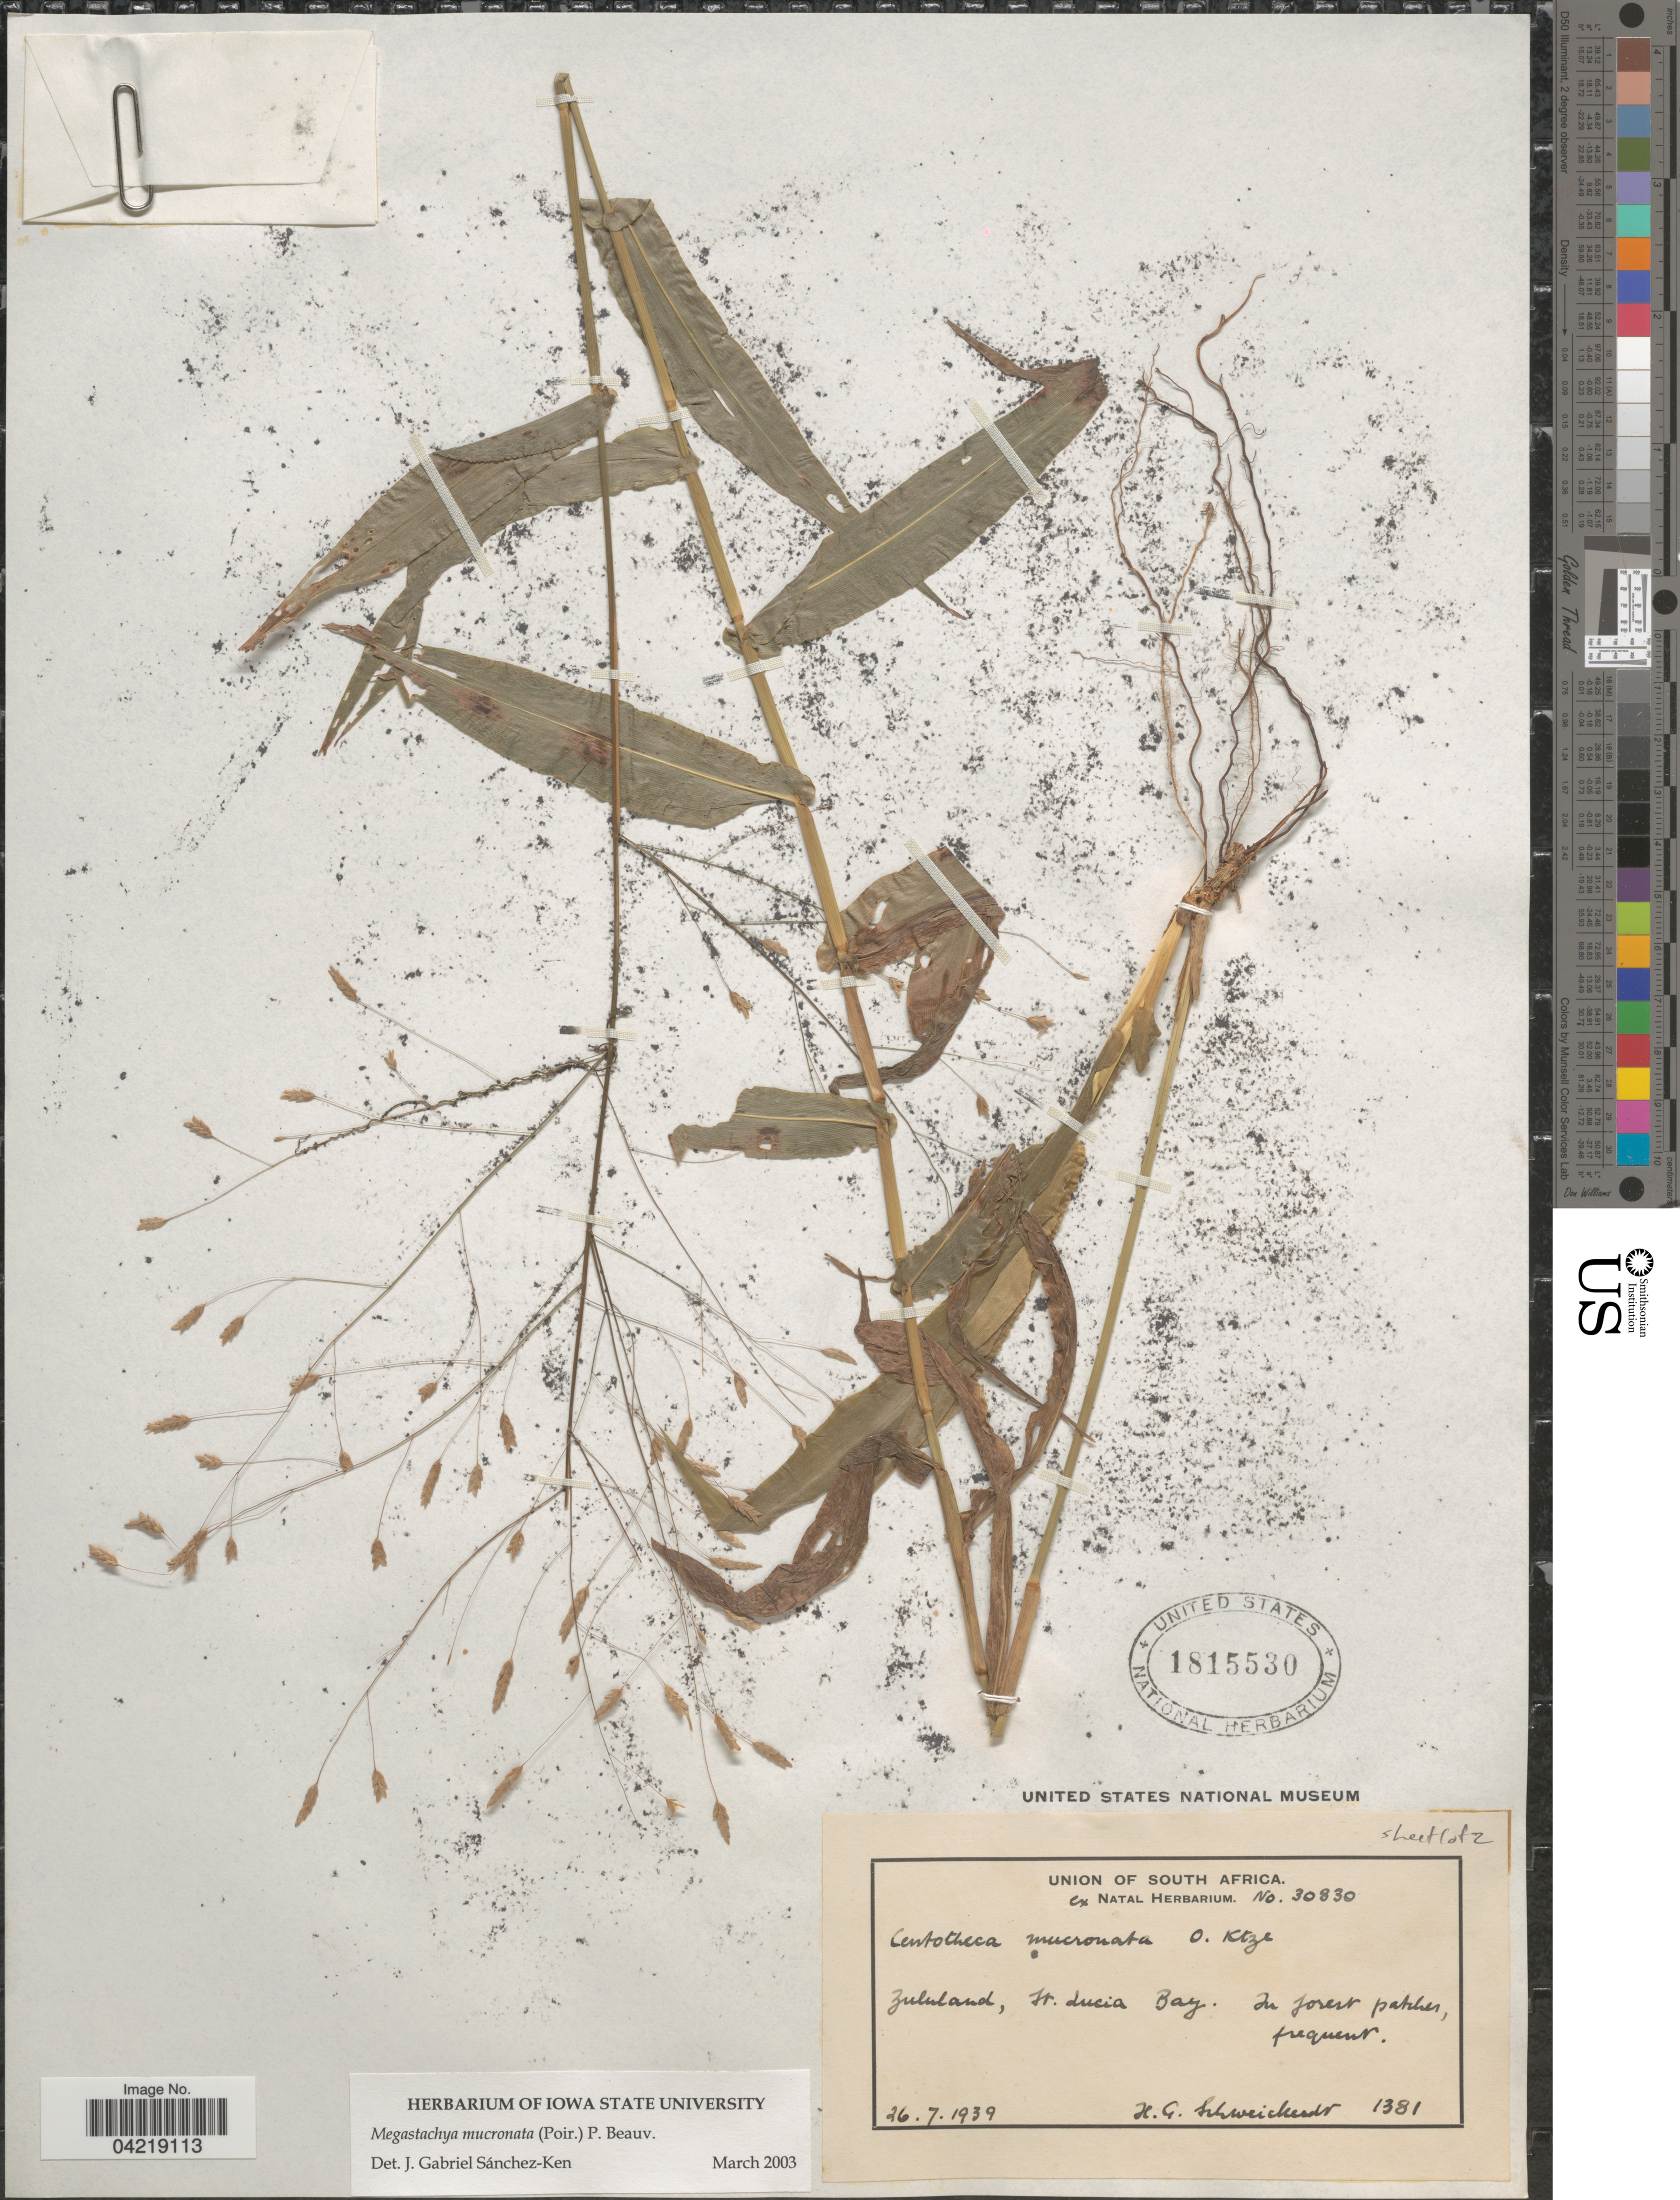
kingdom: Plantae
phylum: Tracheophyta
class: Liliopsida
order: Poales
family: Poaceae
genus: Megastachya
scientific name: Megastachya mucronata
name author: (Poir.) P. Beauv.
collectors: H. Schweickerdt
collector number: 1381/30830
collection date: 1939-07-26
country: South Africa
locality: Zululand, St. Lucia Bay. In forest patches, frequent.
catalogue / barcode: US 1815530